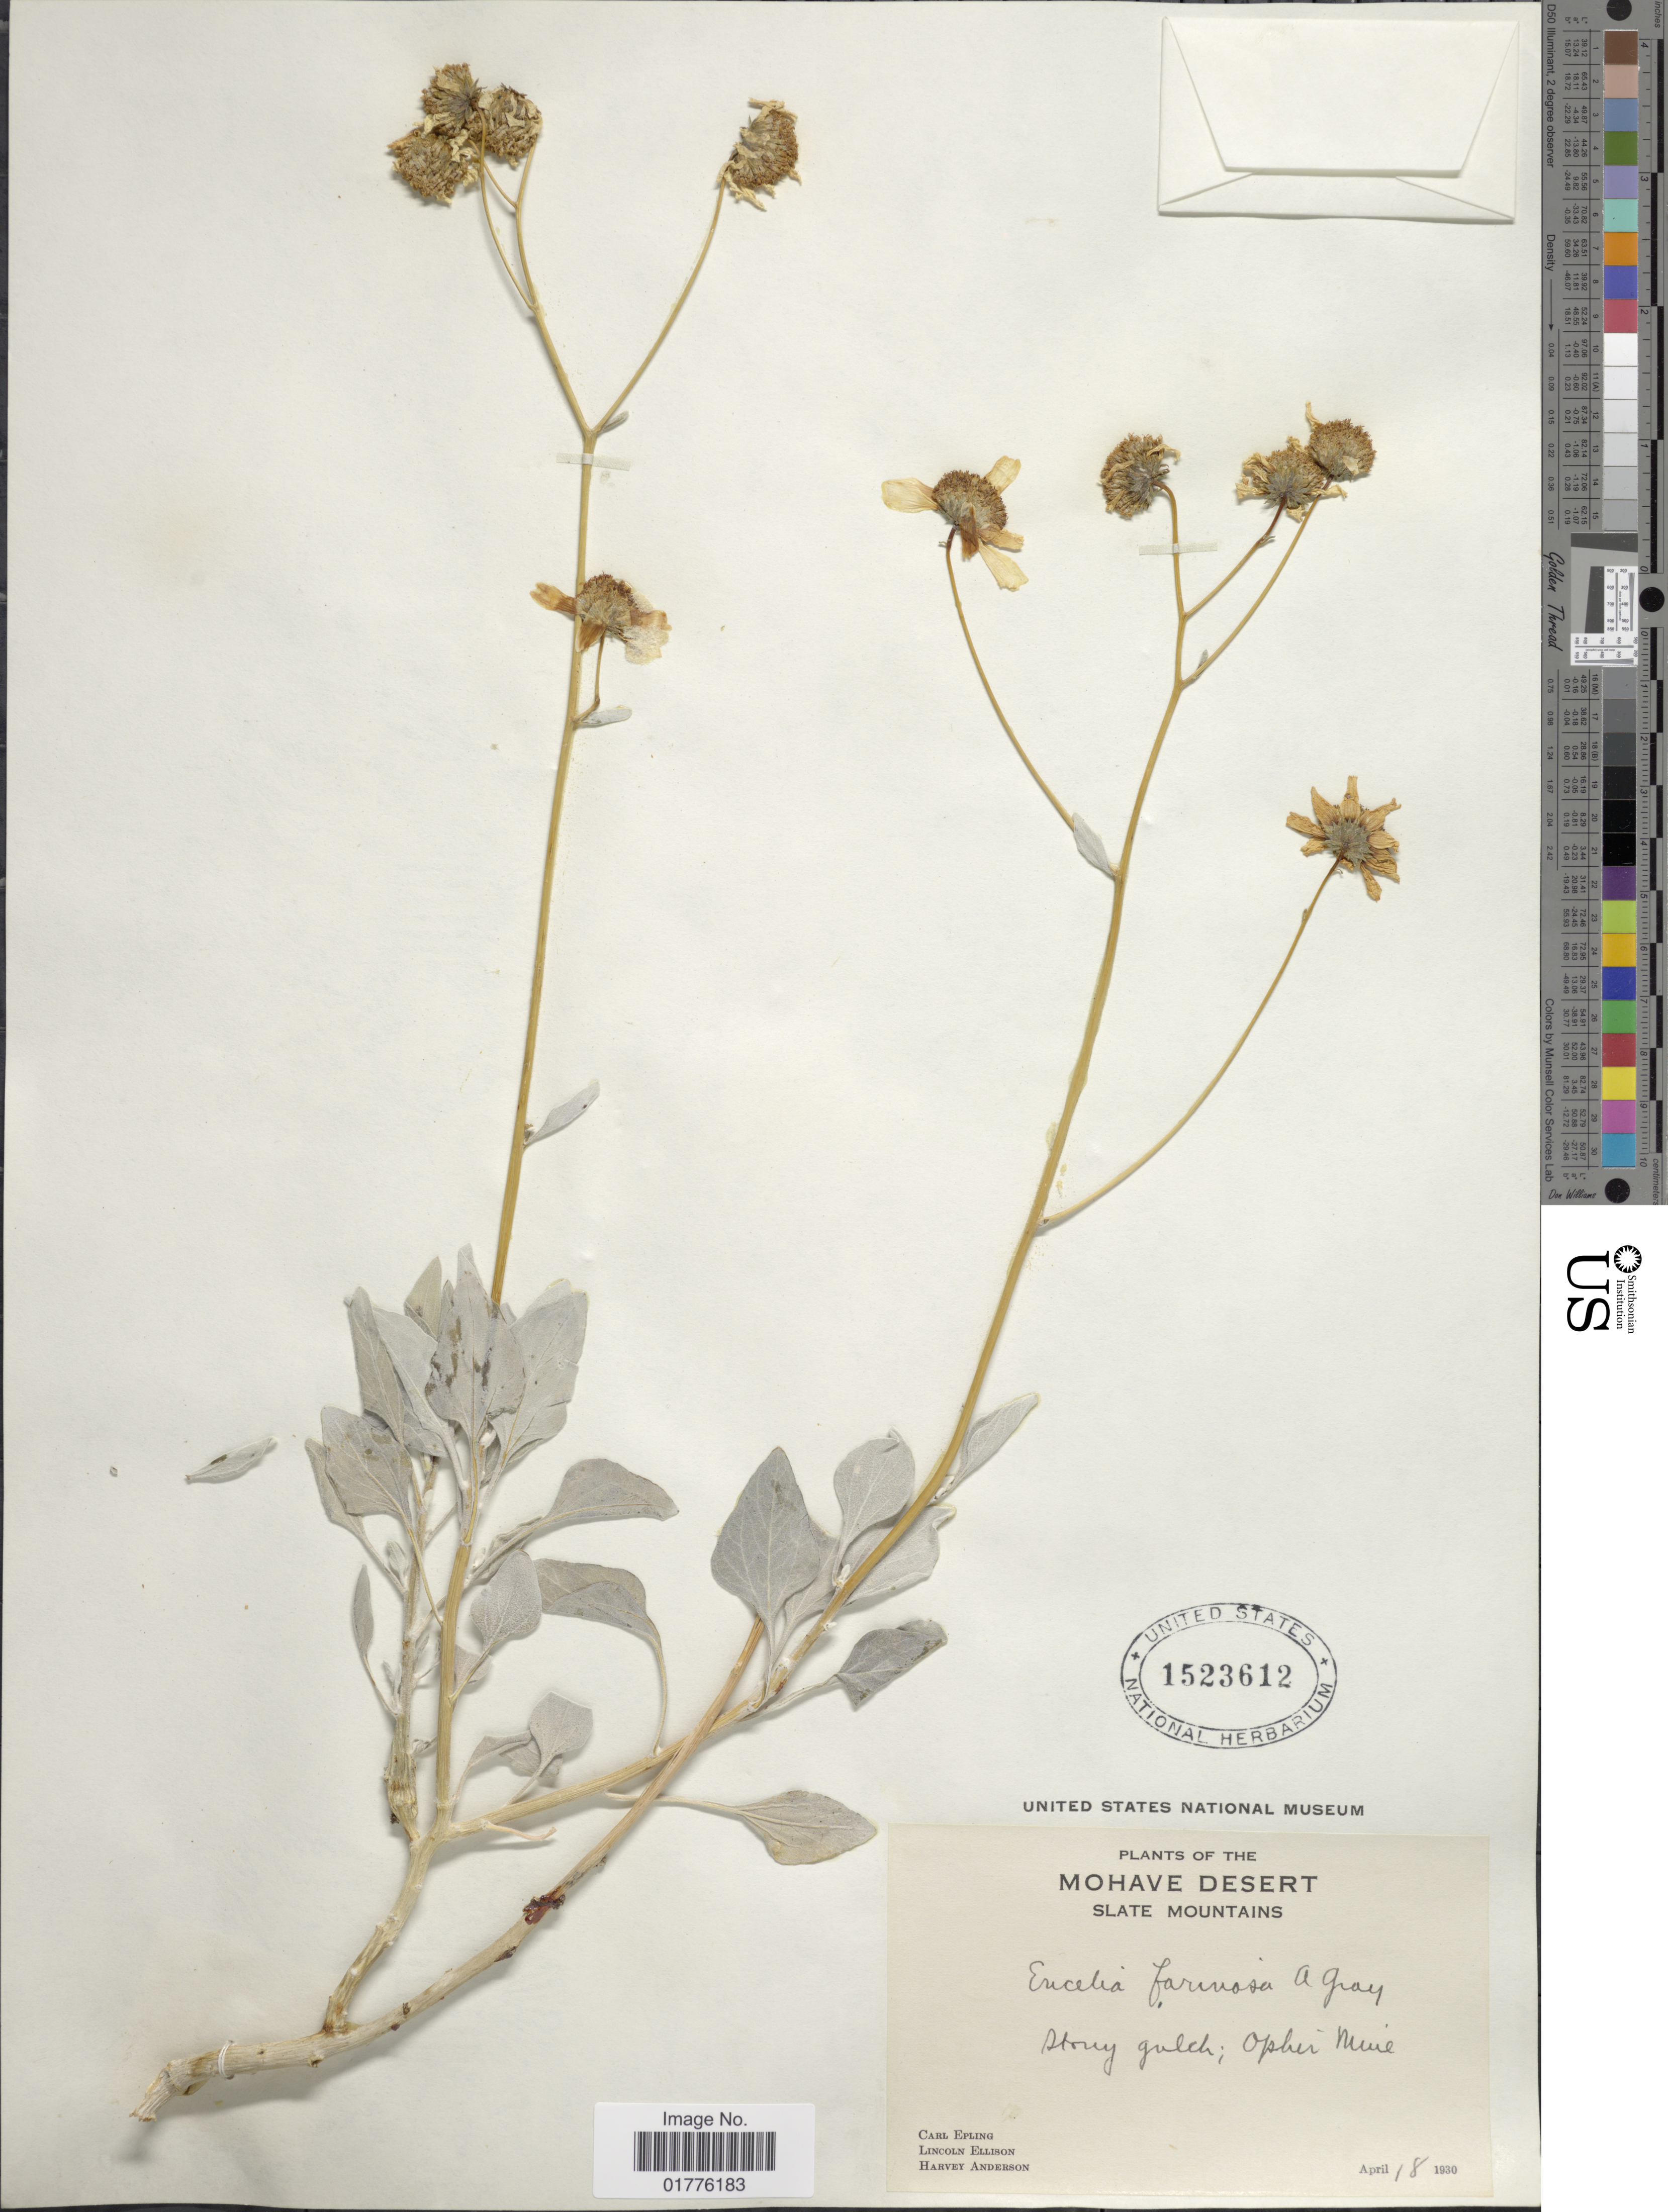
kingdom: Plantae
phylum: Tracheophyta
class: Magnoliopsida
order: Asterales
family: Asteraceae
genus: Encelia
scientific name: Encelia farinosa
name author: A. Gray ex Torr. in Emory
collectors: C. C. Epling, L. Ellison & H. Anderson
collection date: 1930-04-18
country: United States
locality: Mohave Desert. Slate Mountains. Stony gulch, opher Mine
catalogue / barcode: US 1523612